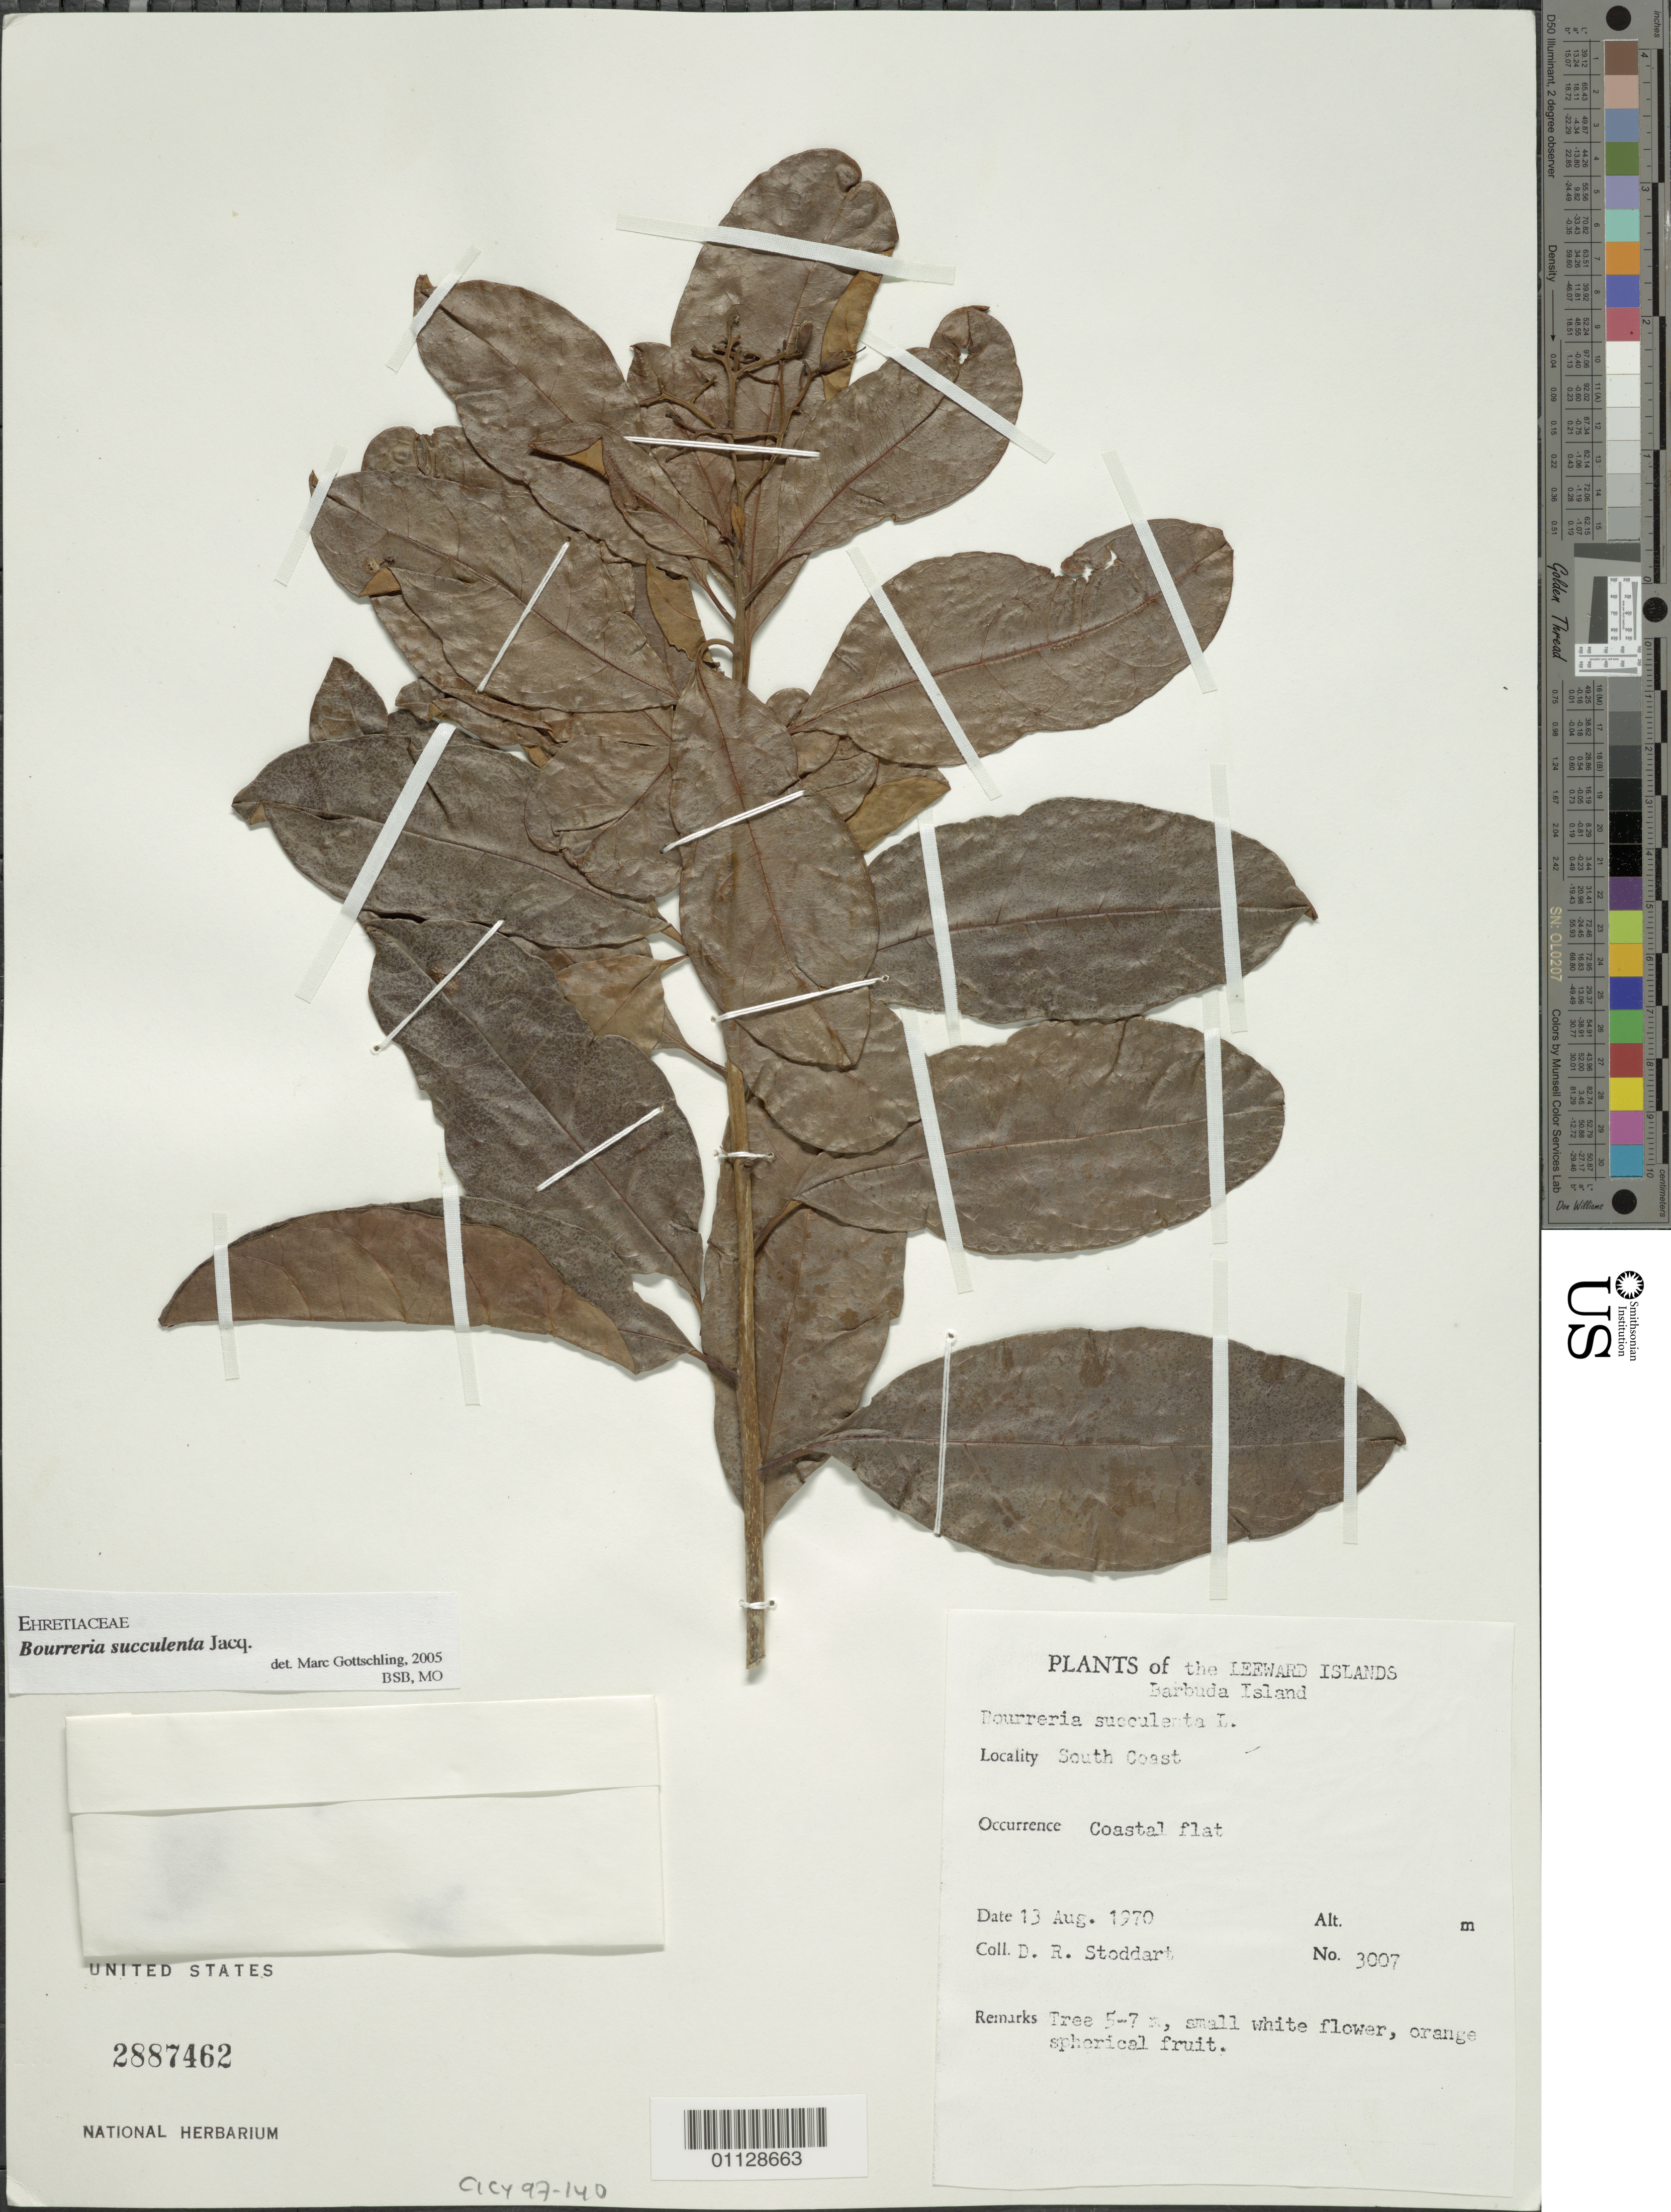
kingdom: Plantae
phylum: Tracheophyta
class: Magnoliopsida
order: Boraginales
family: Ehretiaceae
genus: Bourreria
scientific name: Bourreria succulenta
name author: Jacq.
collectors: D. R. Stoddart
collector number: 3007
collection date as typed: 13 Aug 1970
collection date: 1970-08-13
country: Antigua and Barbuda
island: Barbuda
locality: S Coast: coastal flat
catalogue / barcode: US 2887462